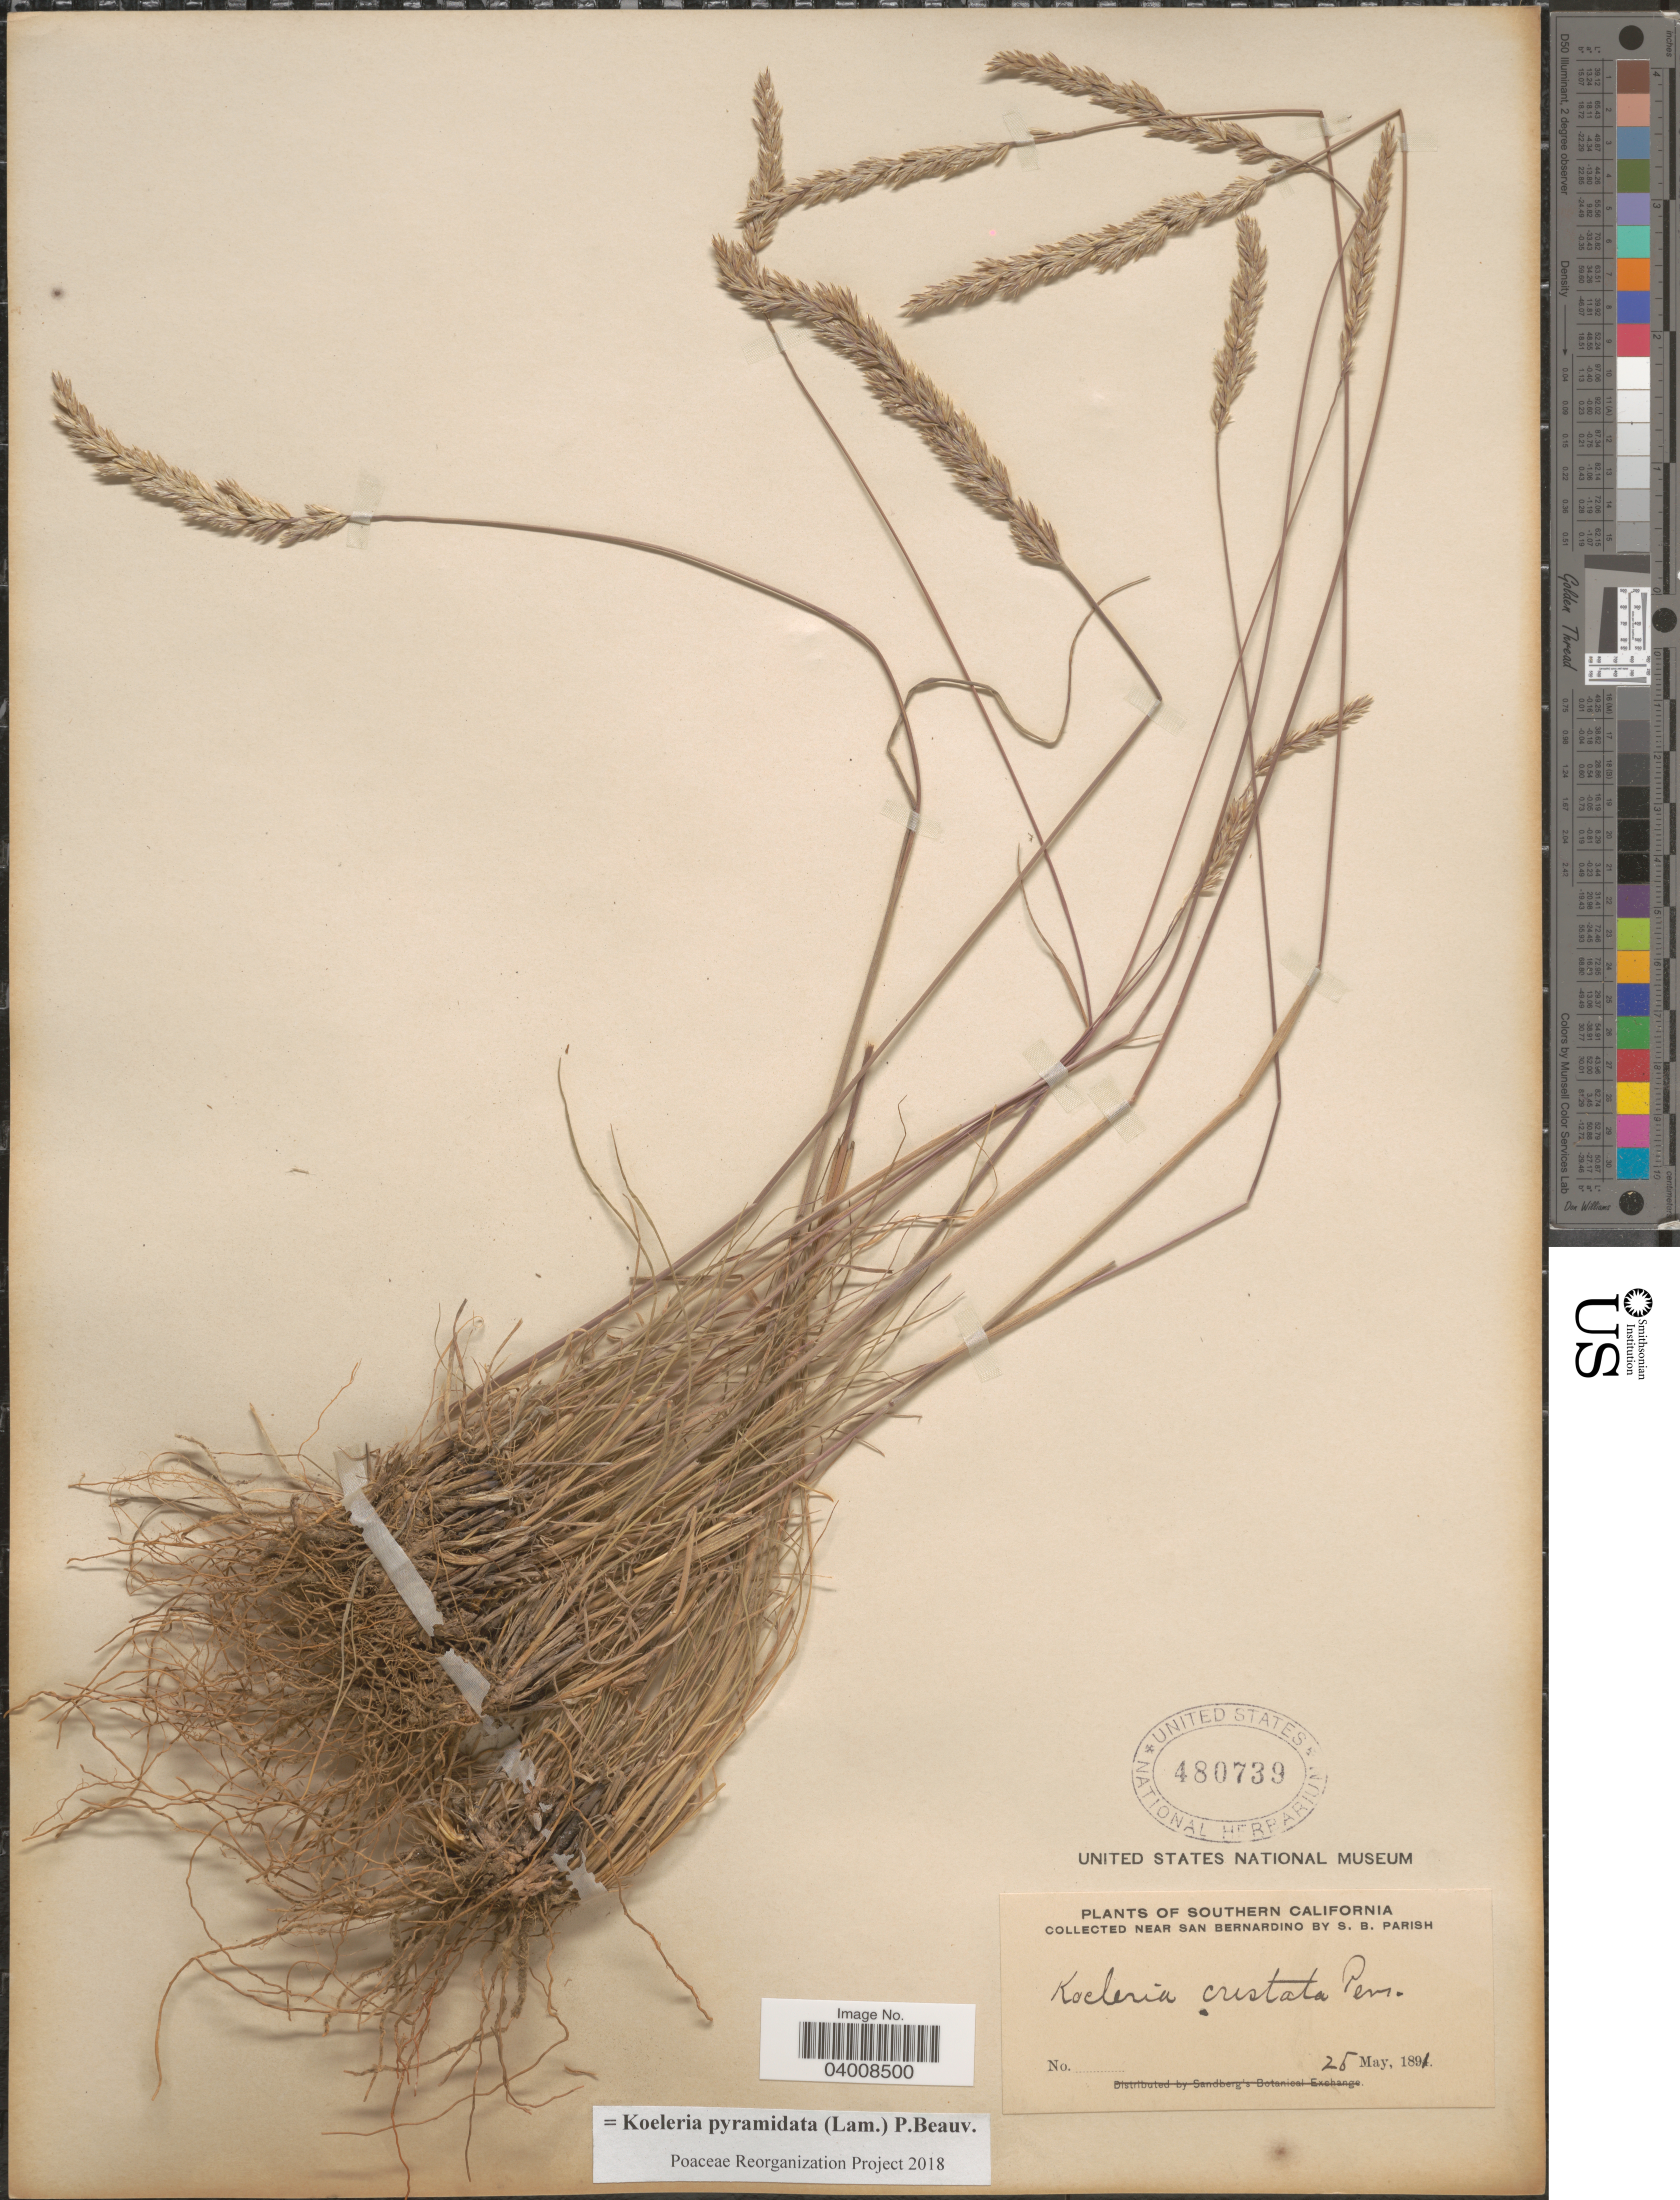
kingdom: Plantae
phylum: Tracheophyta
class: Liliopsida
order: Poales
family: Poaceae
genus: Koeleria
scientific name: Koeleria pyramidata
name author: (Lam.) P. Beauv.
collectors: S. B. Parish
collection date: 1891-05-25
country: United States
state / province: California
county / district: San Bernardino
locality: Southern California. Near San Bernardino.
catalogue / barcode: US 480739